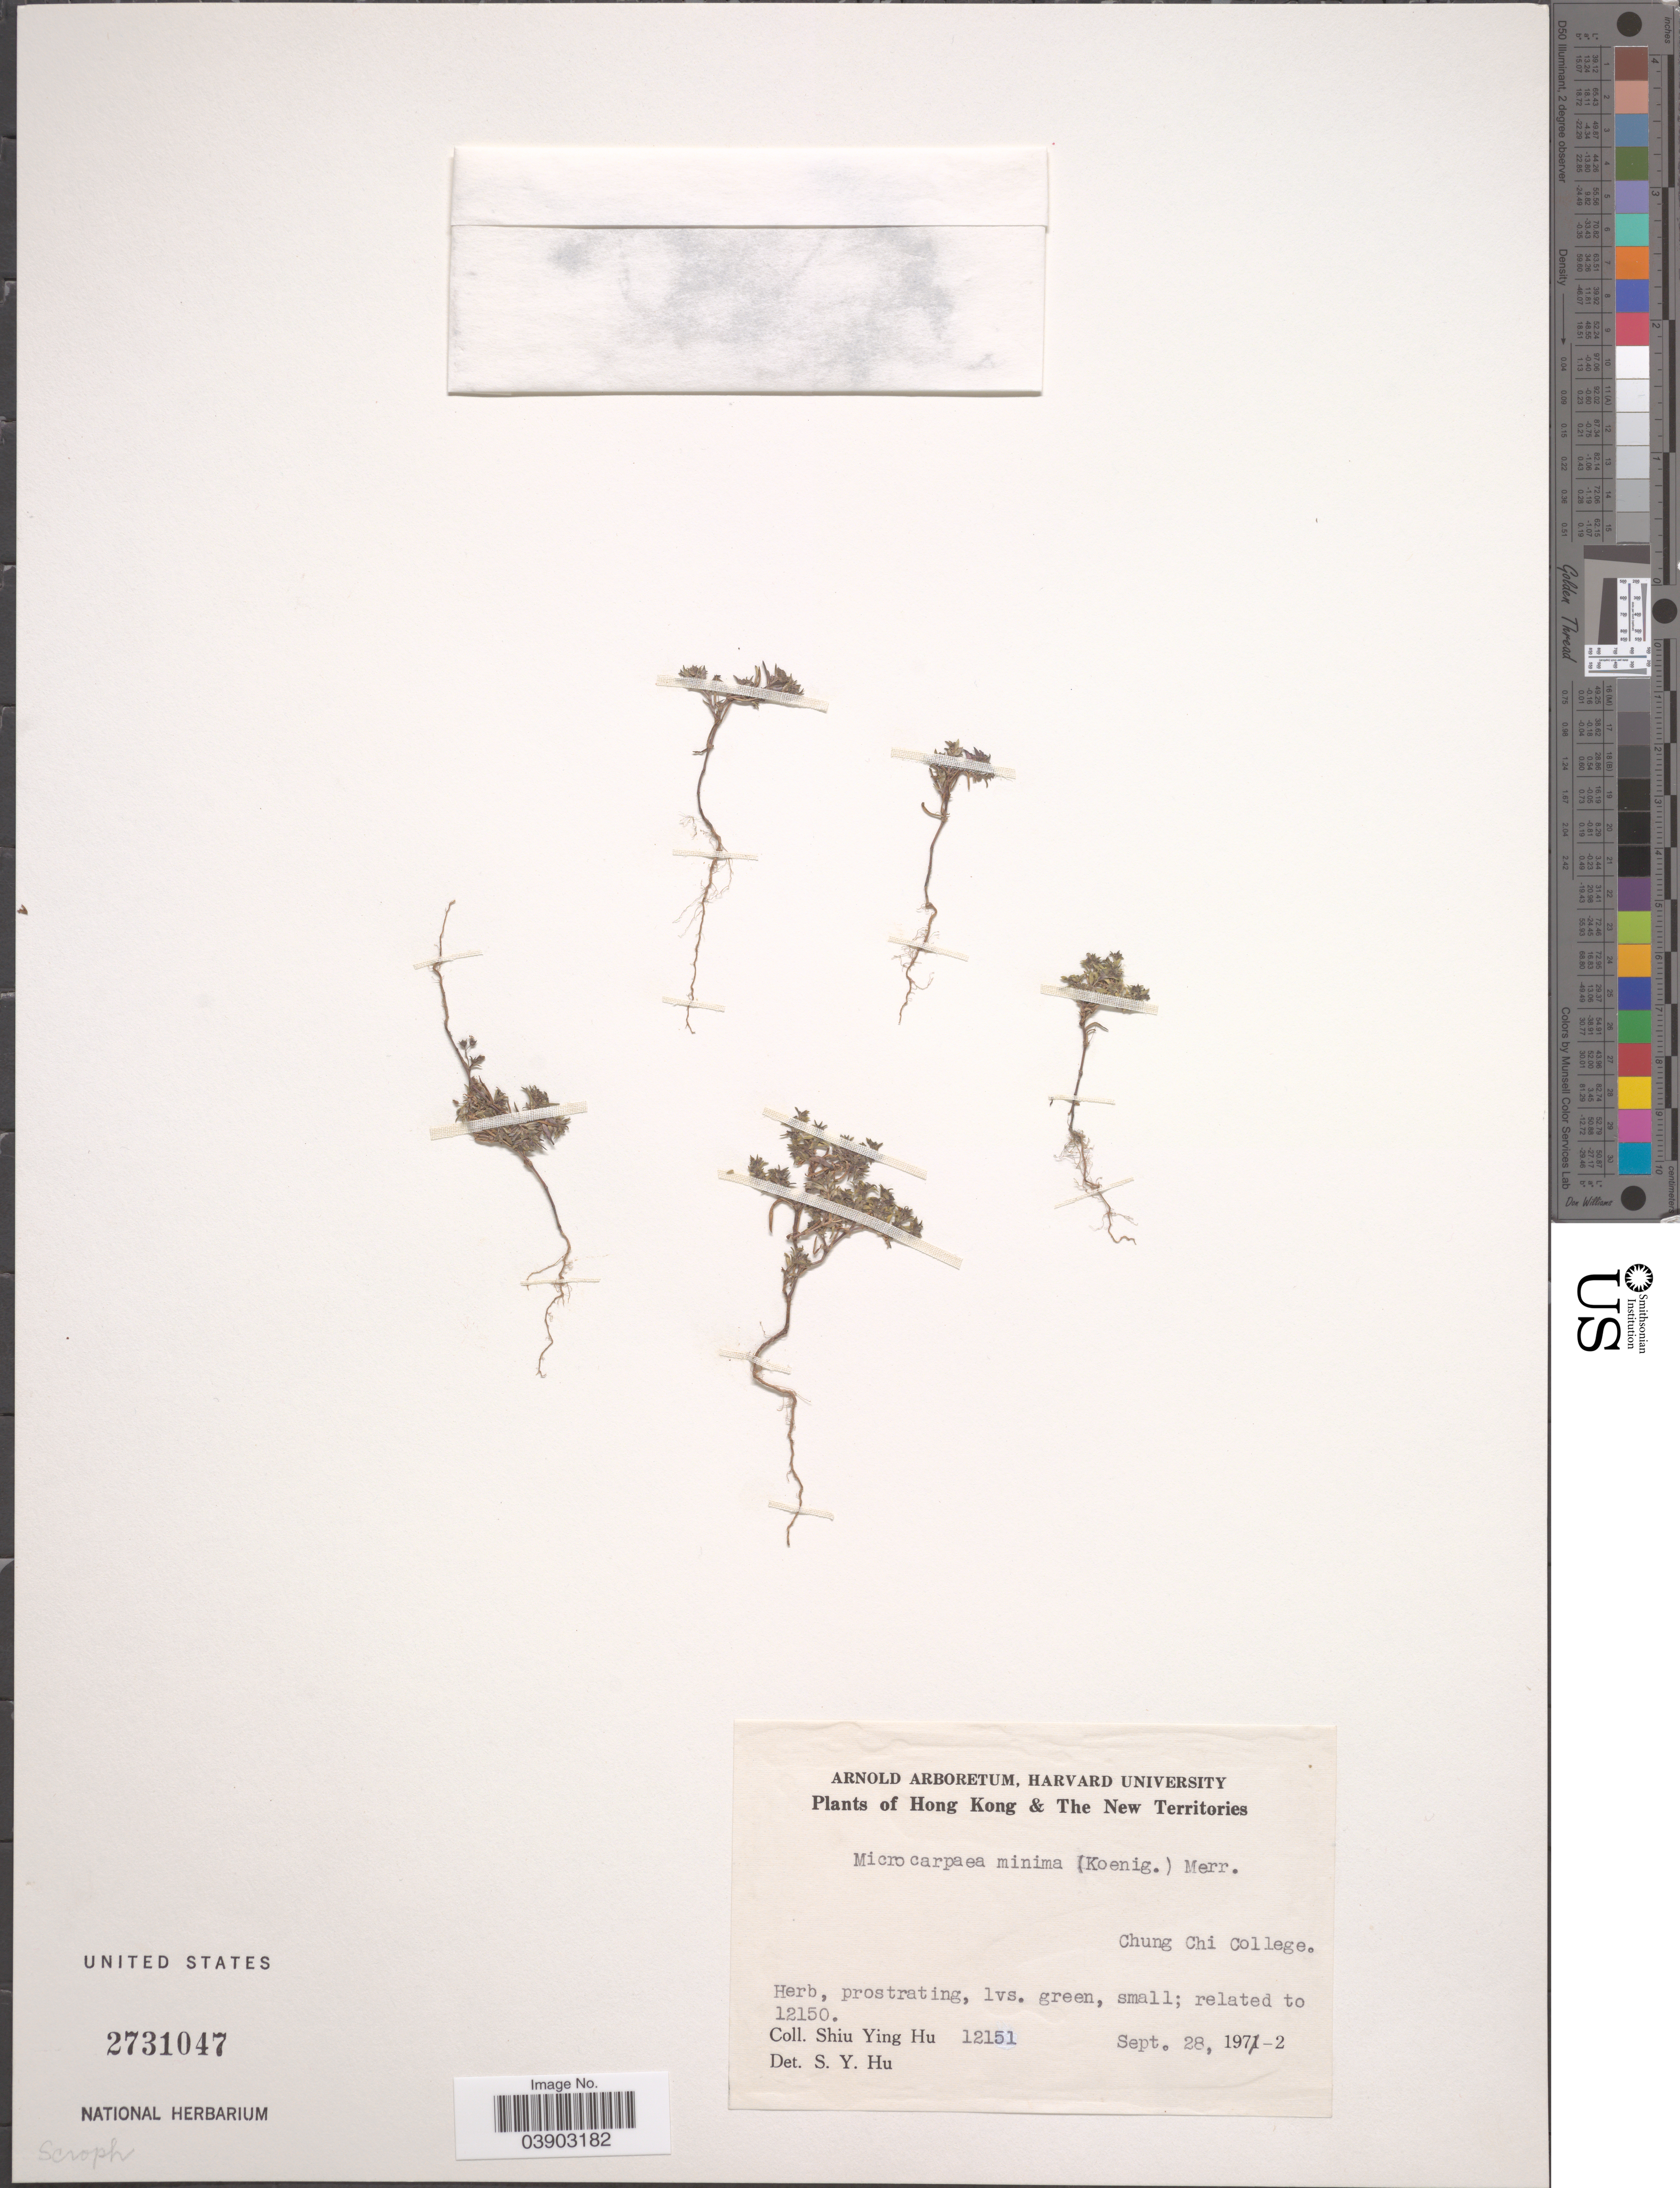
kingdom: Plantae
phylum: Tracheophyta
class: Magnoliopsida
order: Lamiales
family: Phrymaceae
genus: Microcarpaea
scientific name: Microcarpaea minima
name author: (K.D. Koenig ex Retz.) Merr.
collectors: S. Y. Hu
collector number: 12151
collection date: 1972-09-28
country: China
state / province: Hong Kong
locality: The New Territories. Chung Chi College.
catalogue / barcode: US 2731047